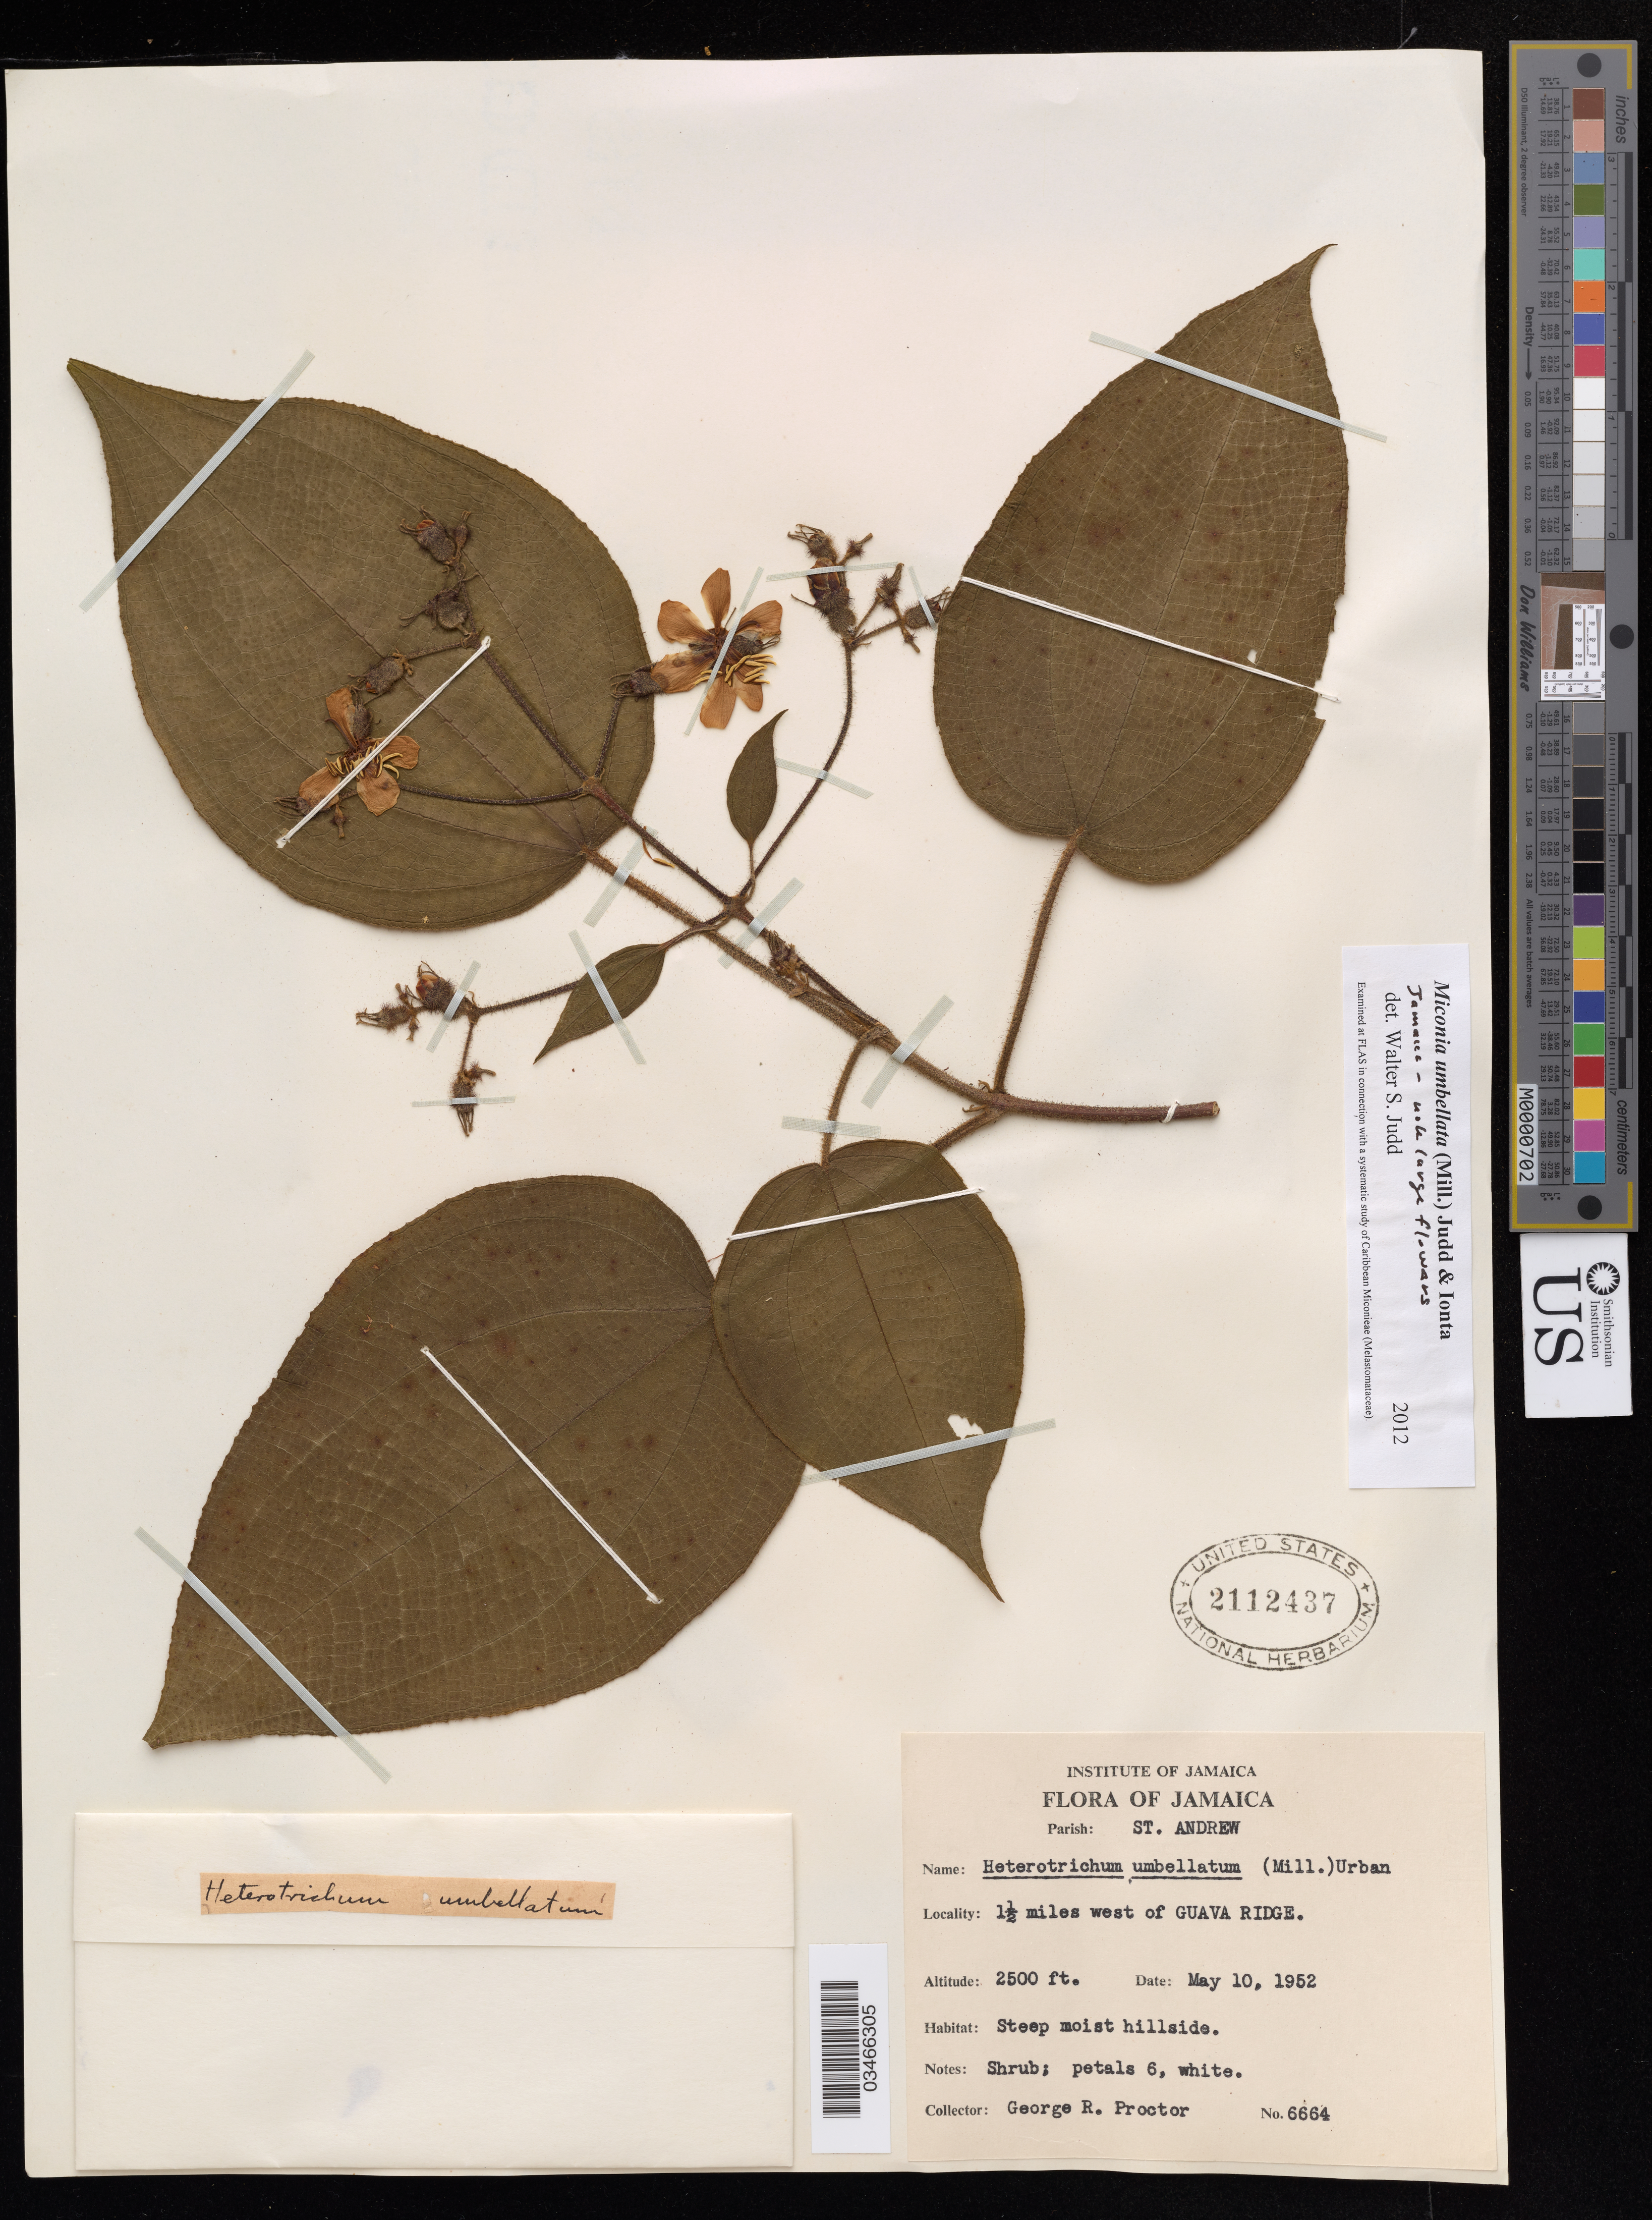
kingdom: Plantae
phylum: Tracheophyta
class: Magnoliopsida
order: Myrtales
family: Melastomataceae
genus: Miconia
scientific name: Miconia umbellata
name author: (Mill.) Judd & Ionta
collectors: G. R. Proctor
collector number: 6664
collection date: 1952-05-10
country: Jamaica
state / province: Saint Andrew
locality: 1 1/2 miles west of Guava Ridge.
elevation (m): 762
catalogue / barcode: US 2112437